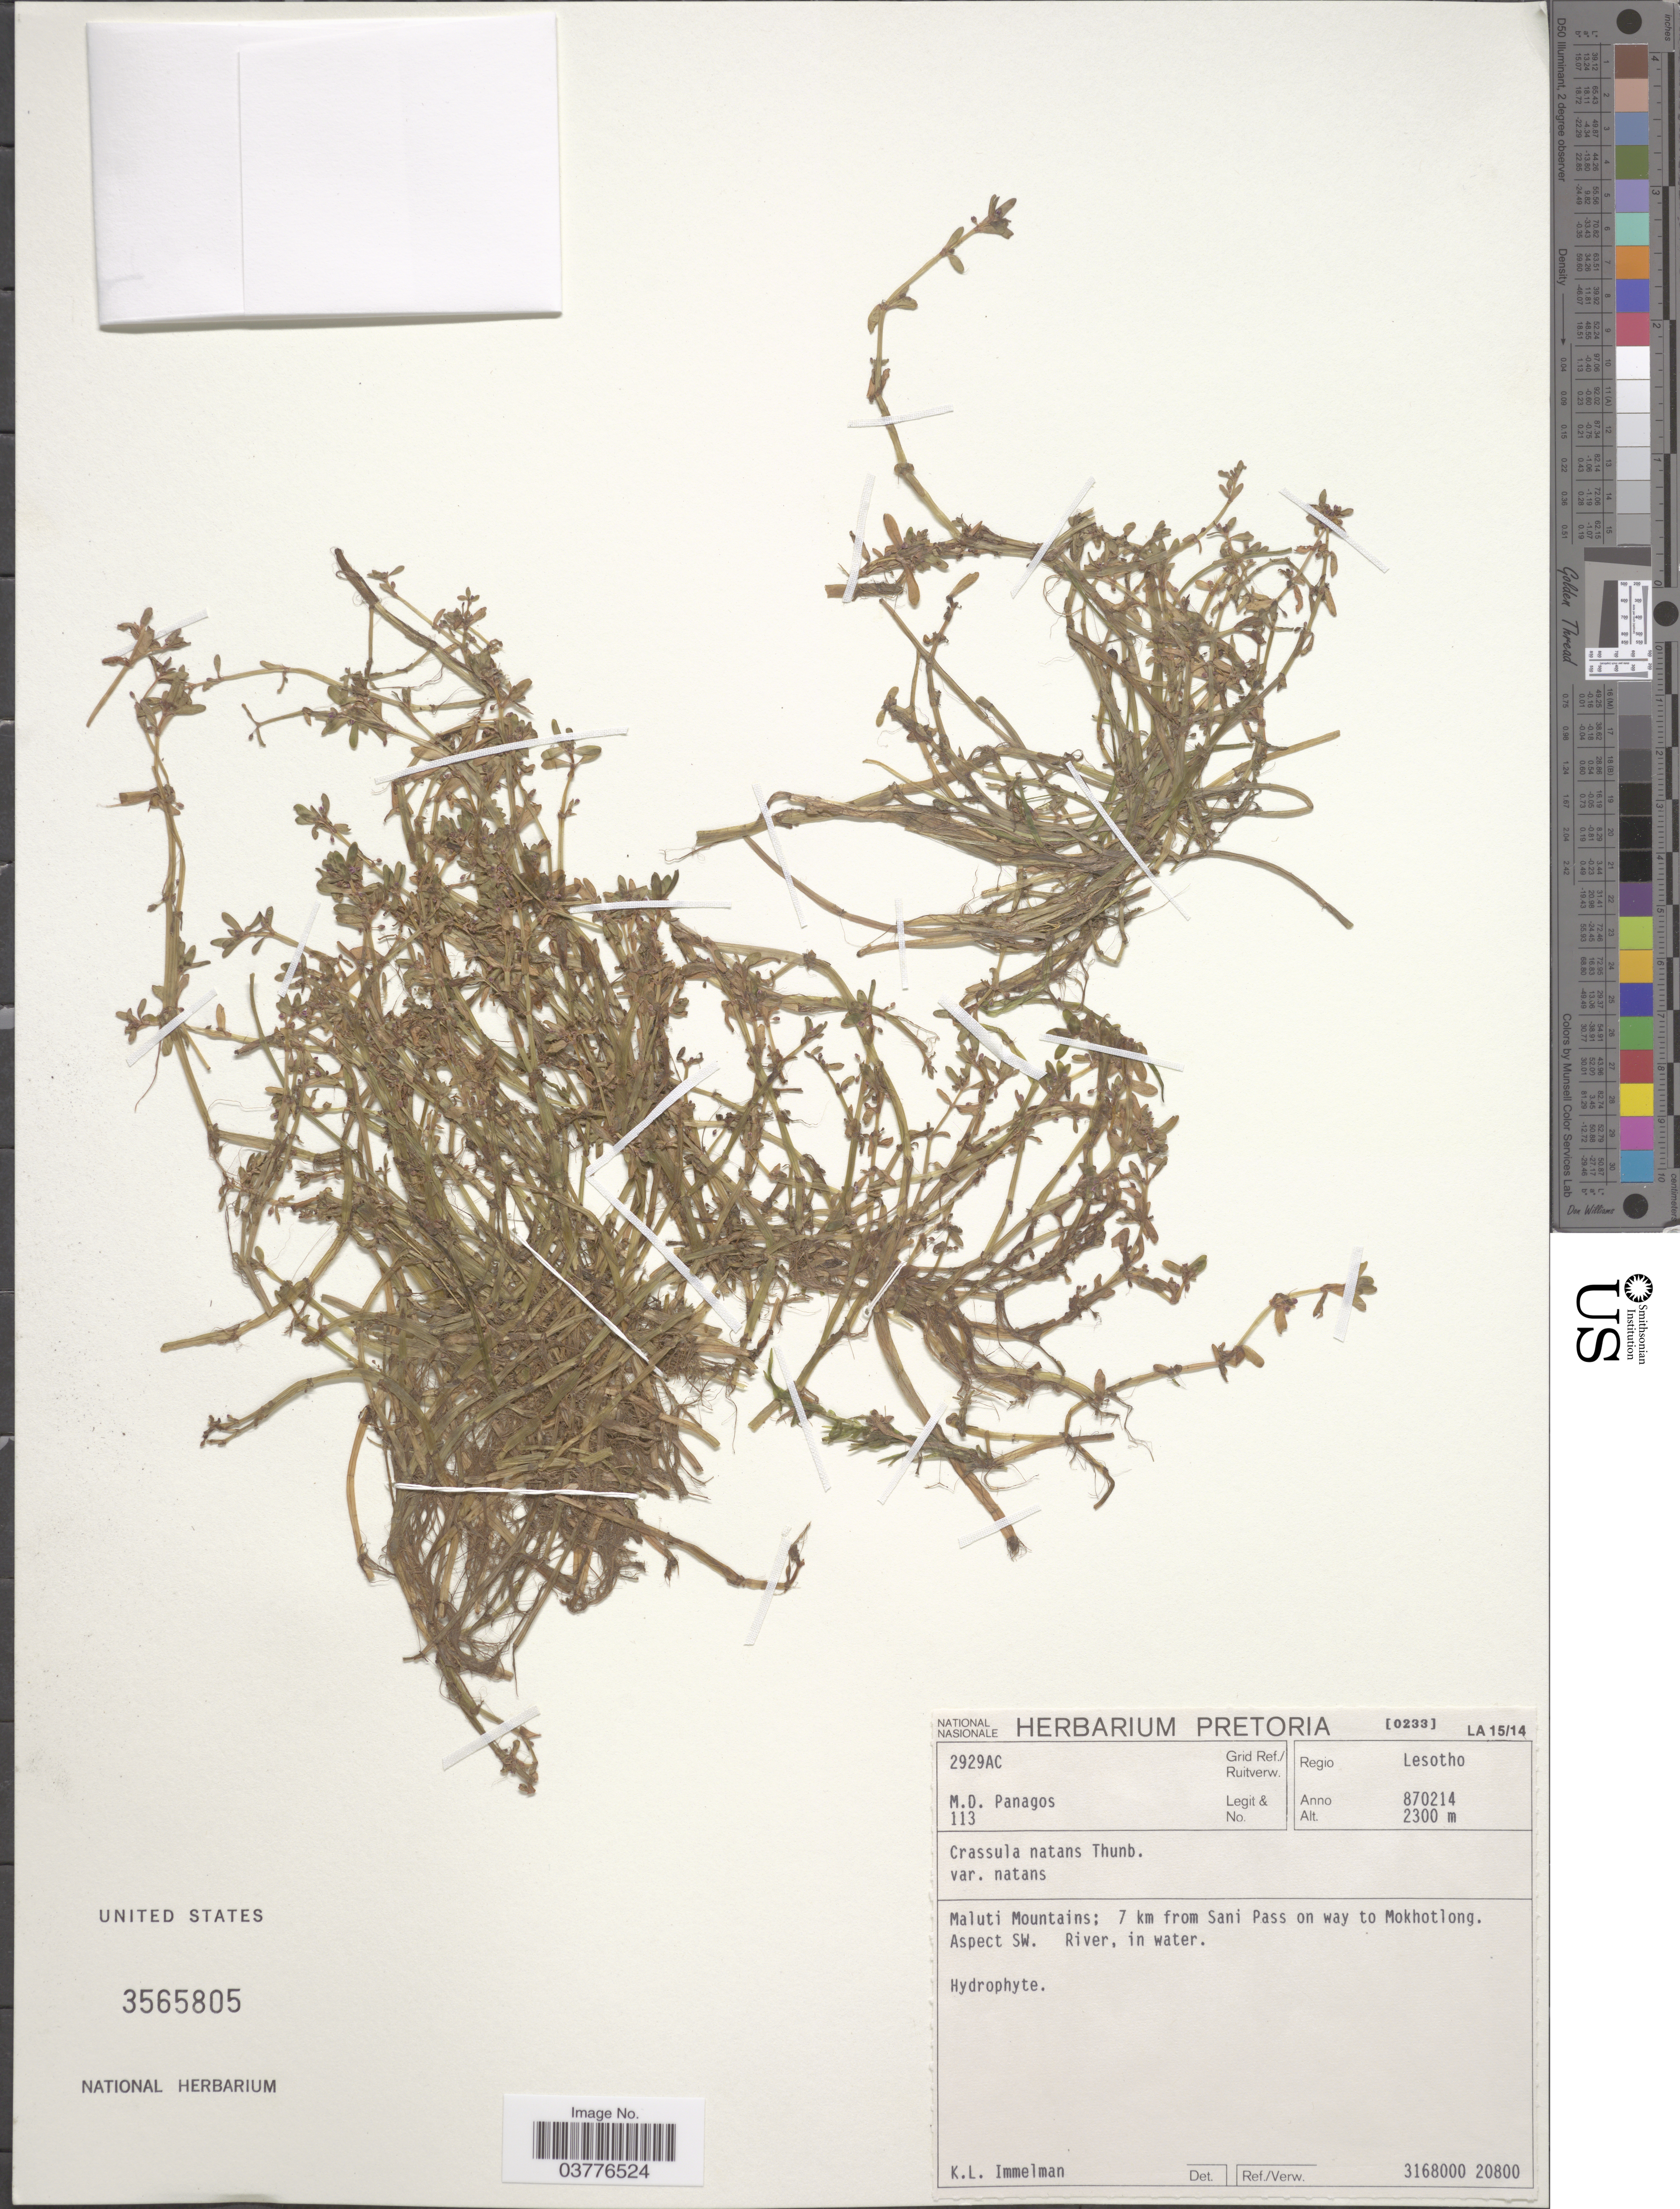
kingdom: Plantae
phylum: Tracheophyta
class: Magnoliopsida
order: Saxifragales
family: Crassulaceae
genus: Crassula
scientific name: Crassula natans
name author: Thunb.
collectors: M. Panagos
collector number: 113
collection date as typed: Transcribed d/m/y: 14/2/87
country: Lesotho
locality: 2929AC Grid Ref./ Ruitverw. Regio Lesotho. Maluti Mountains; 7 km from Sani Pass on way to Mokhotlong. Aspect SW. River, in water.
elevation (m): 2300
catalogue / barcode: US 3565805